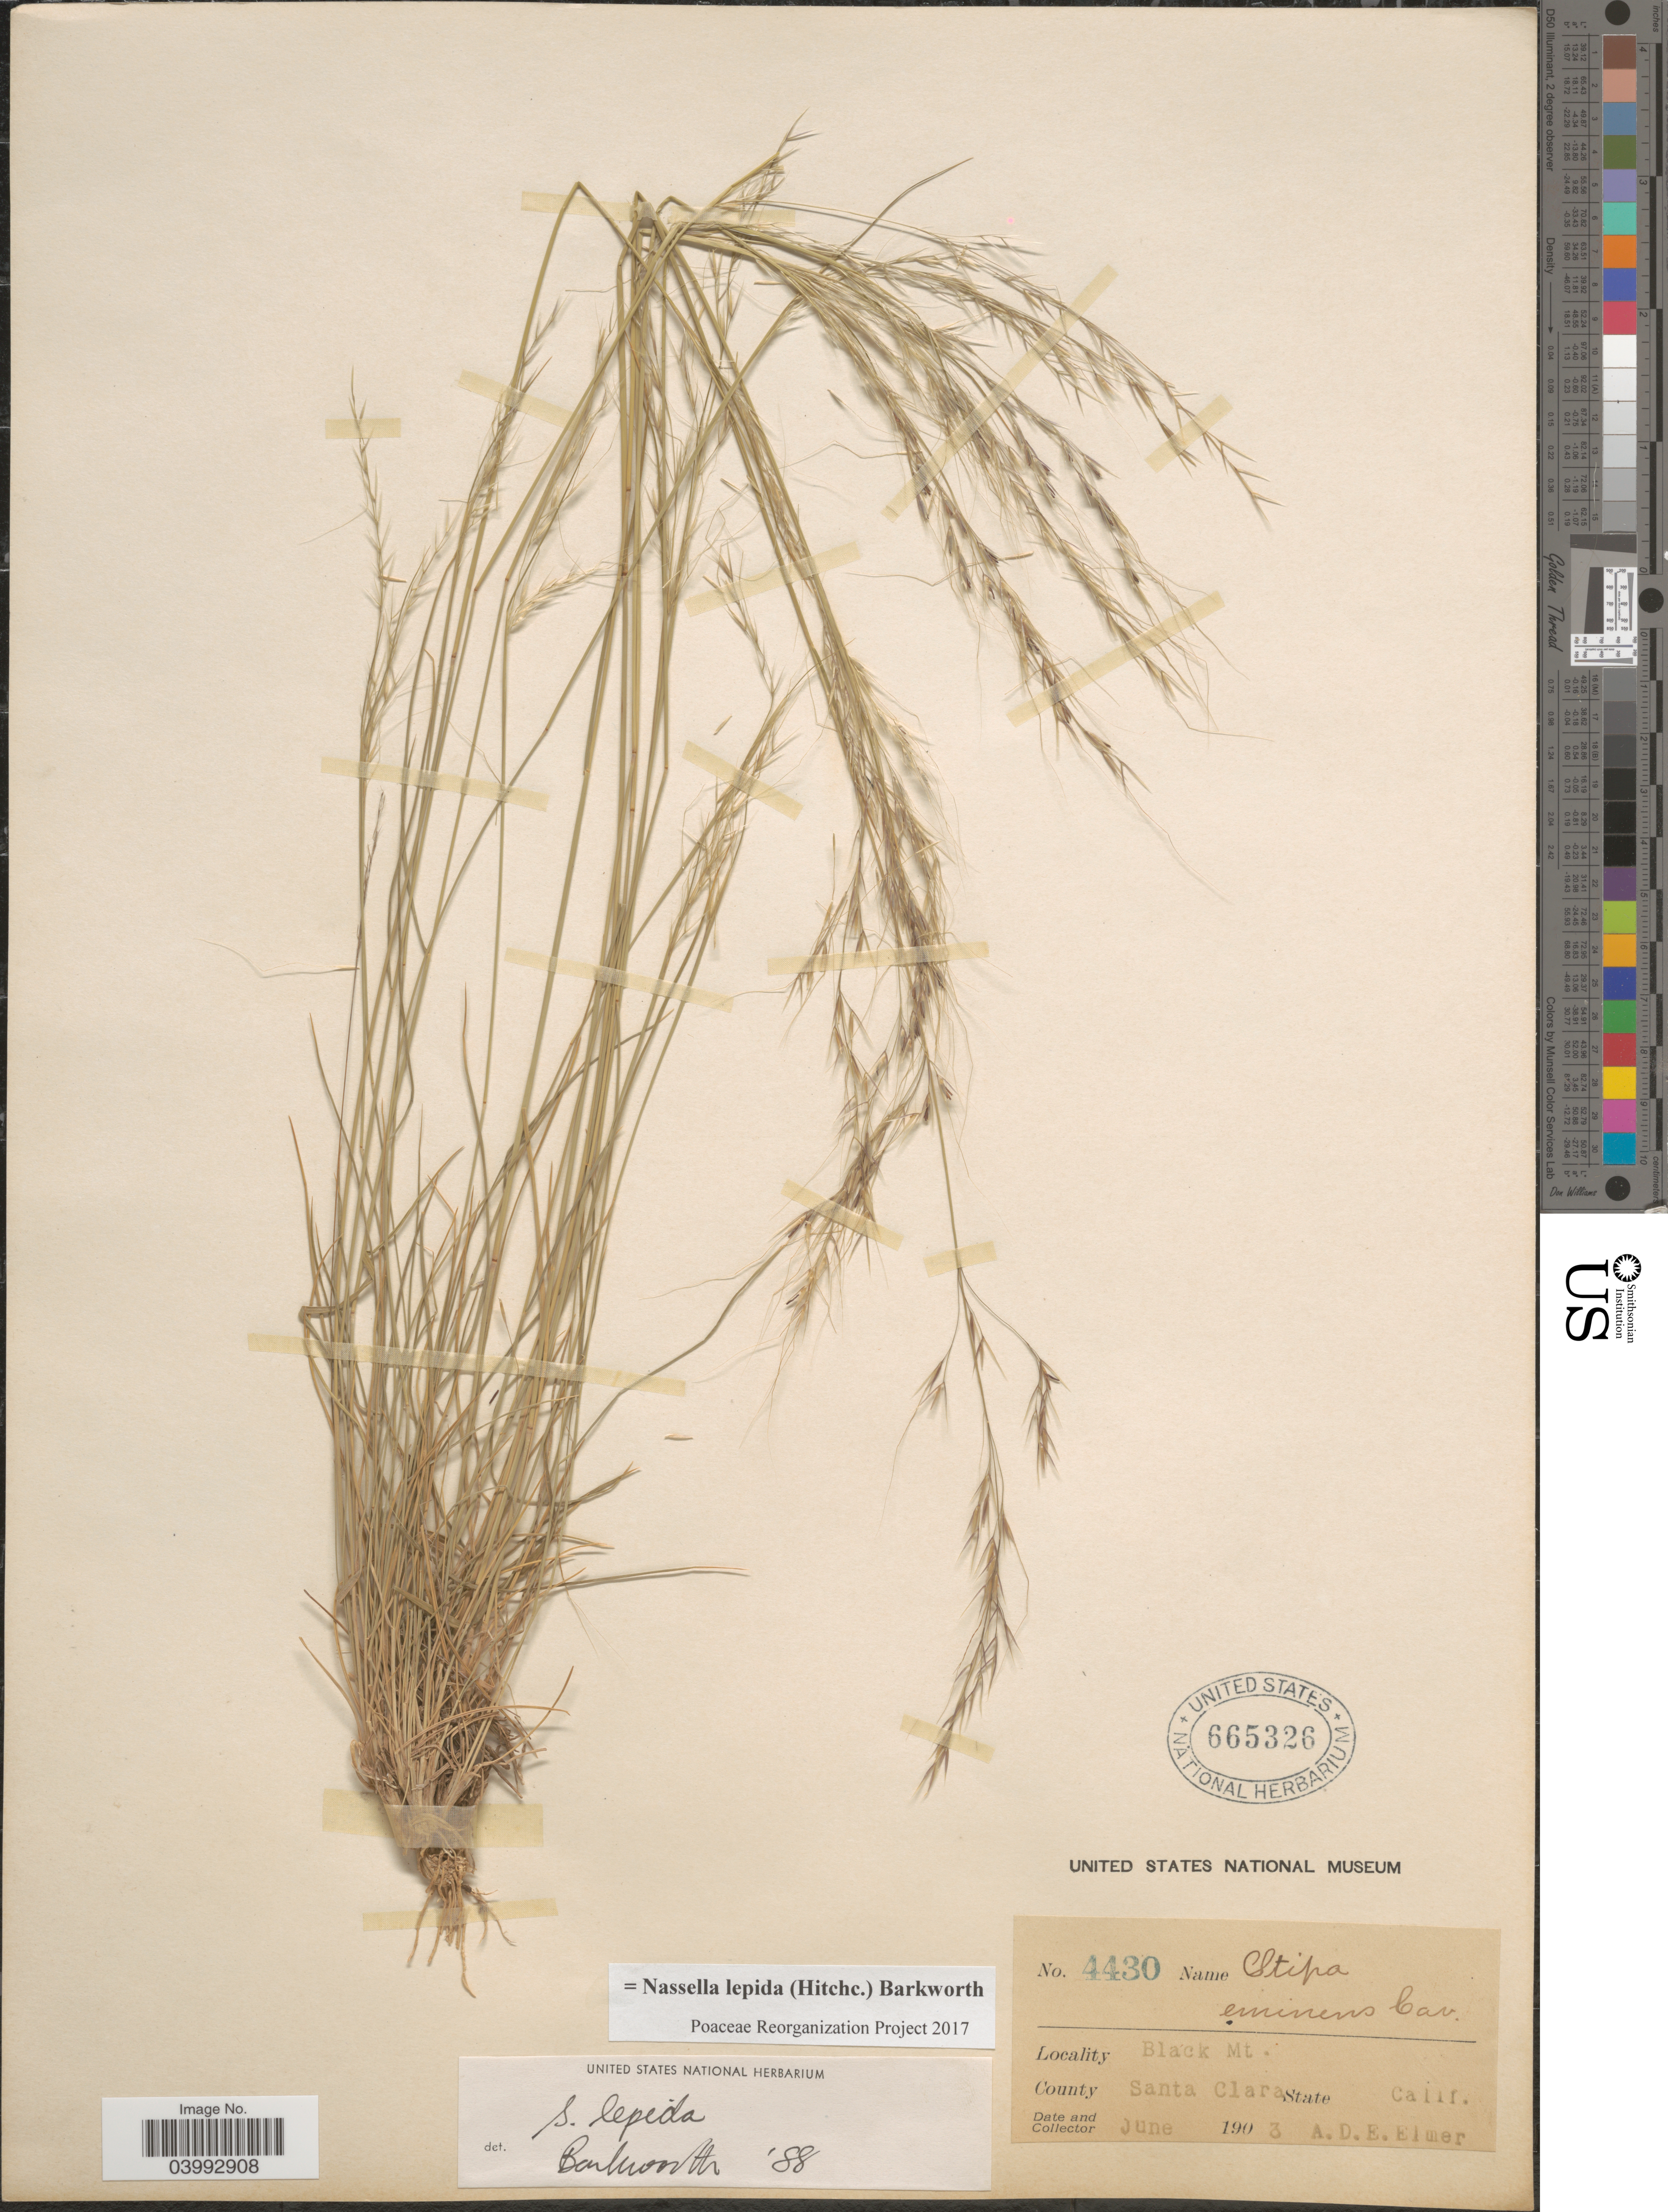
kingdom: Plantae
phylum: Tracheophyta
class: Liliopsida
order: Poales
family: Poaceae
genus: Nassella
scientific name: Nassella lepida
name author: (Hitchc.) Barkworth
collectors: A. D. E. Elmer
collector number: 4430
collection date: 1903-06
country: United States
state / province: California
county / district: Santa Clara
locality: Black Mt. County Santa Clara.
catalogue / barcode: US 665326